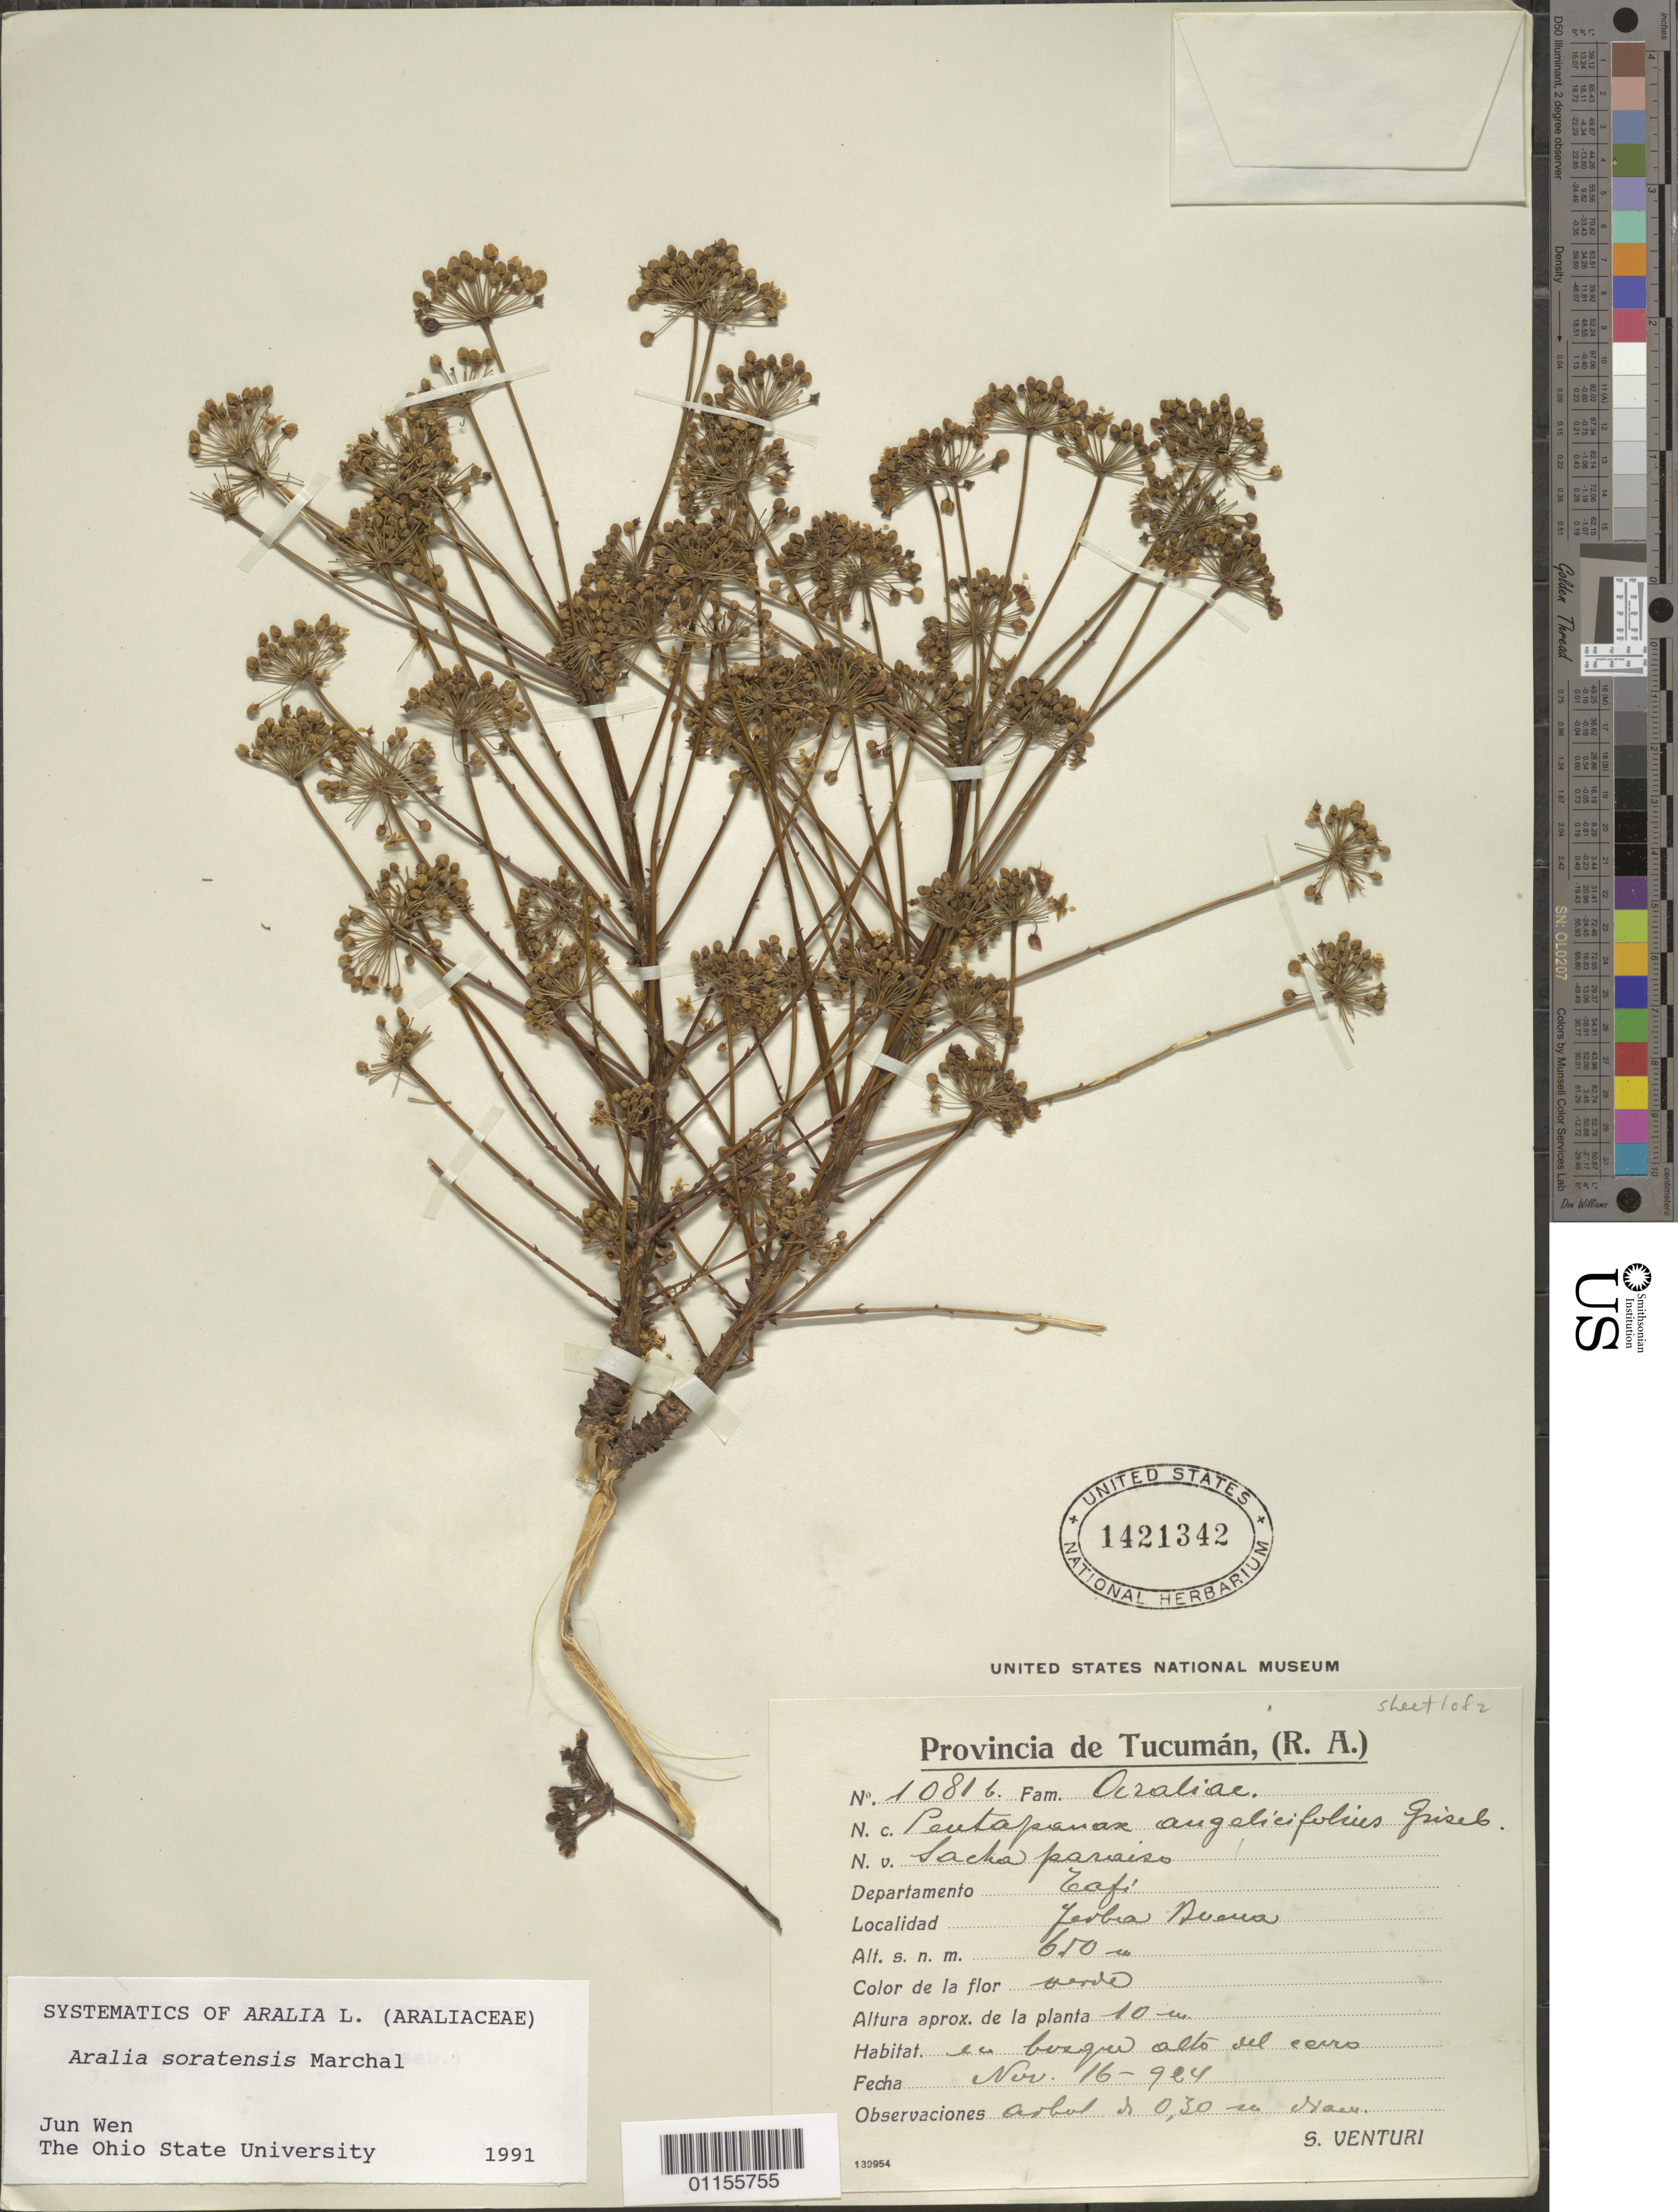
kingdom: Plantae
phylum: Tracheophyta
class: Magnoliopsida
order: Apiales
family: Araliaceae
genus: Aralia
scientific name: Aralia soratensis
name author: Marchal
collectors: S. Venturi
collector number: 1081 b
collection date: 1924-11-16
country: Argentina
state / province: Tucumán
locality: Dept. Tafi.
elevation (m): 650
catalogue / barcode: US 1421342